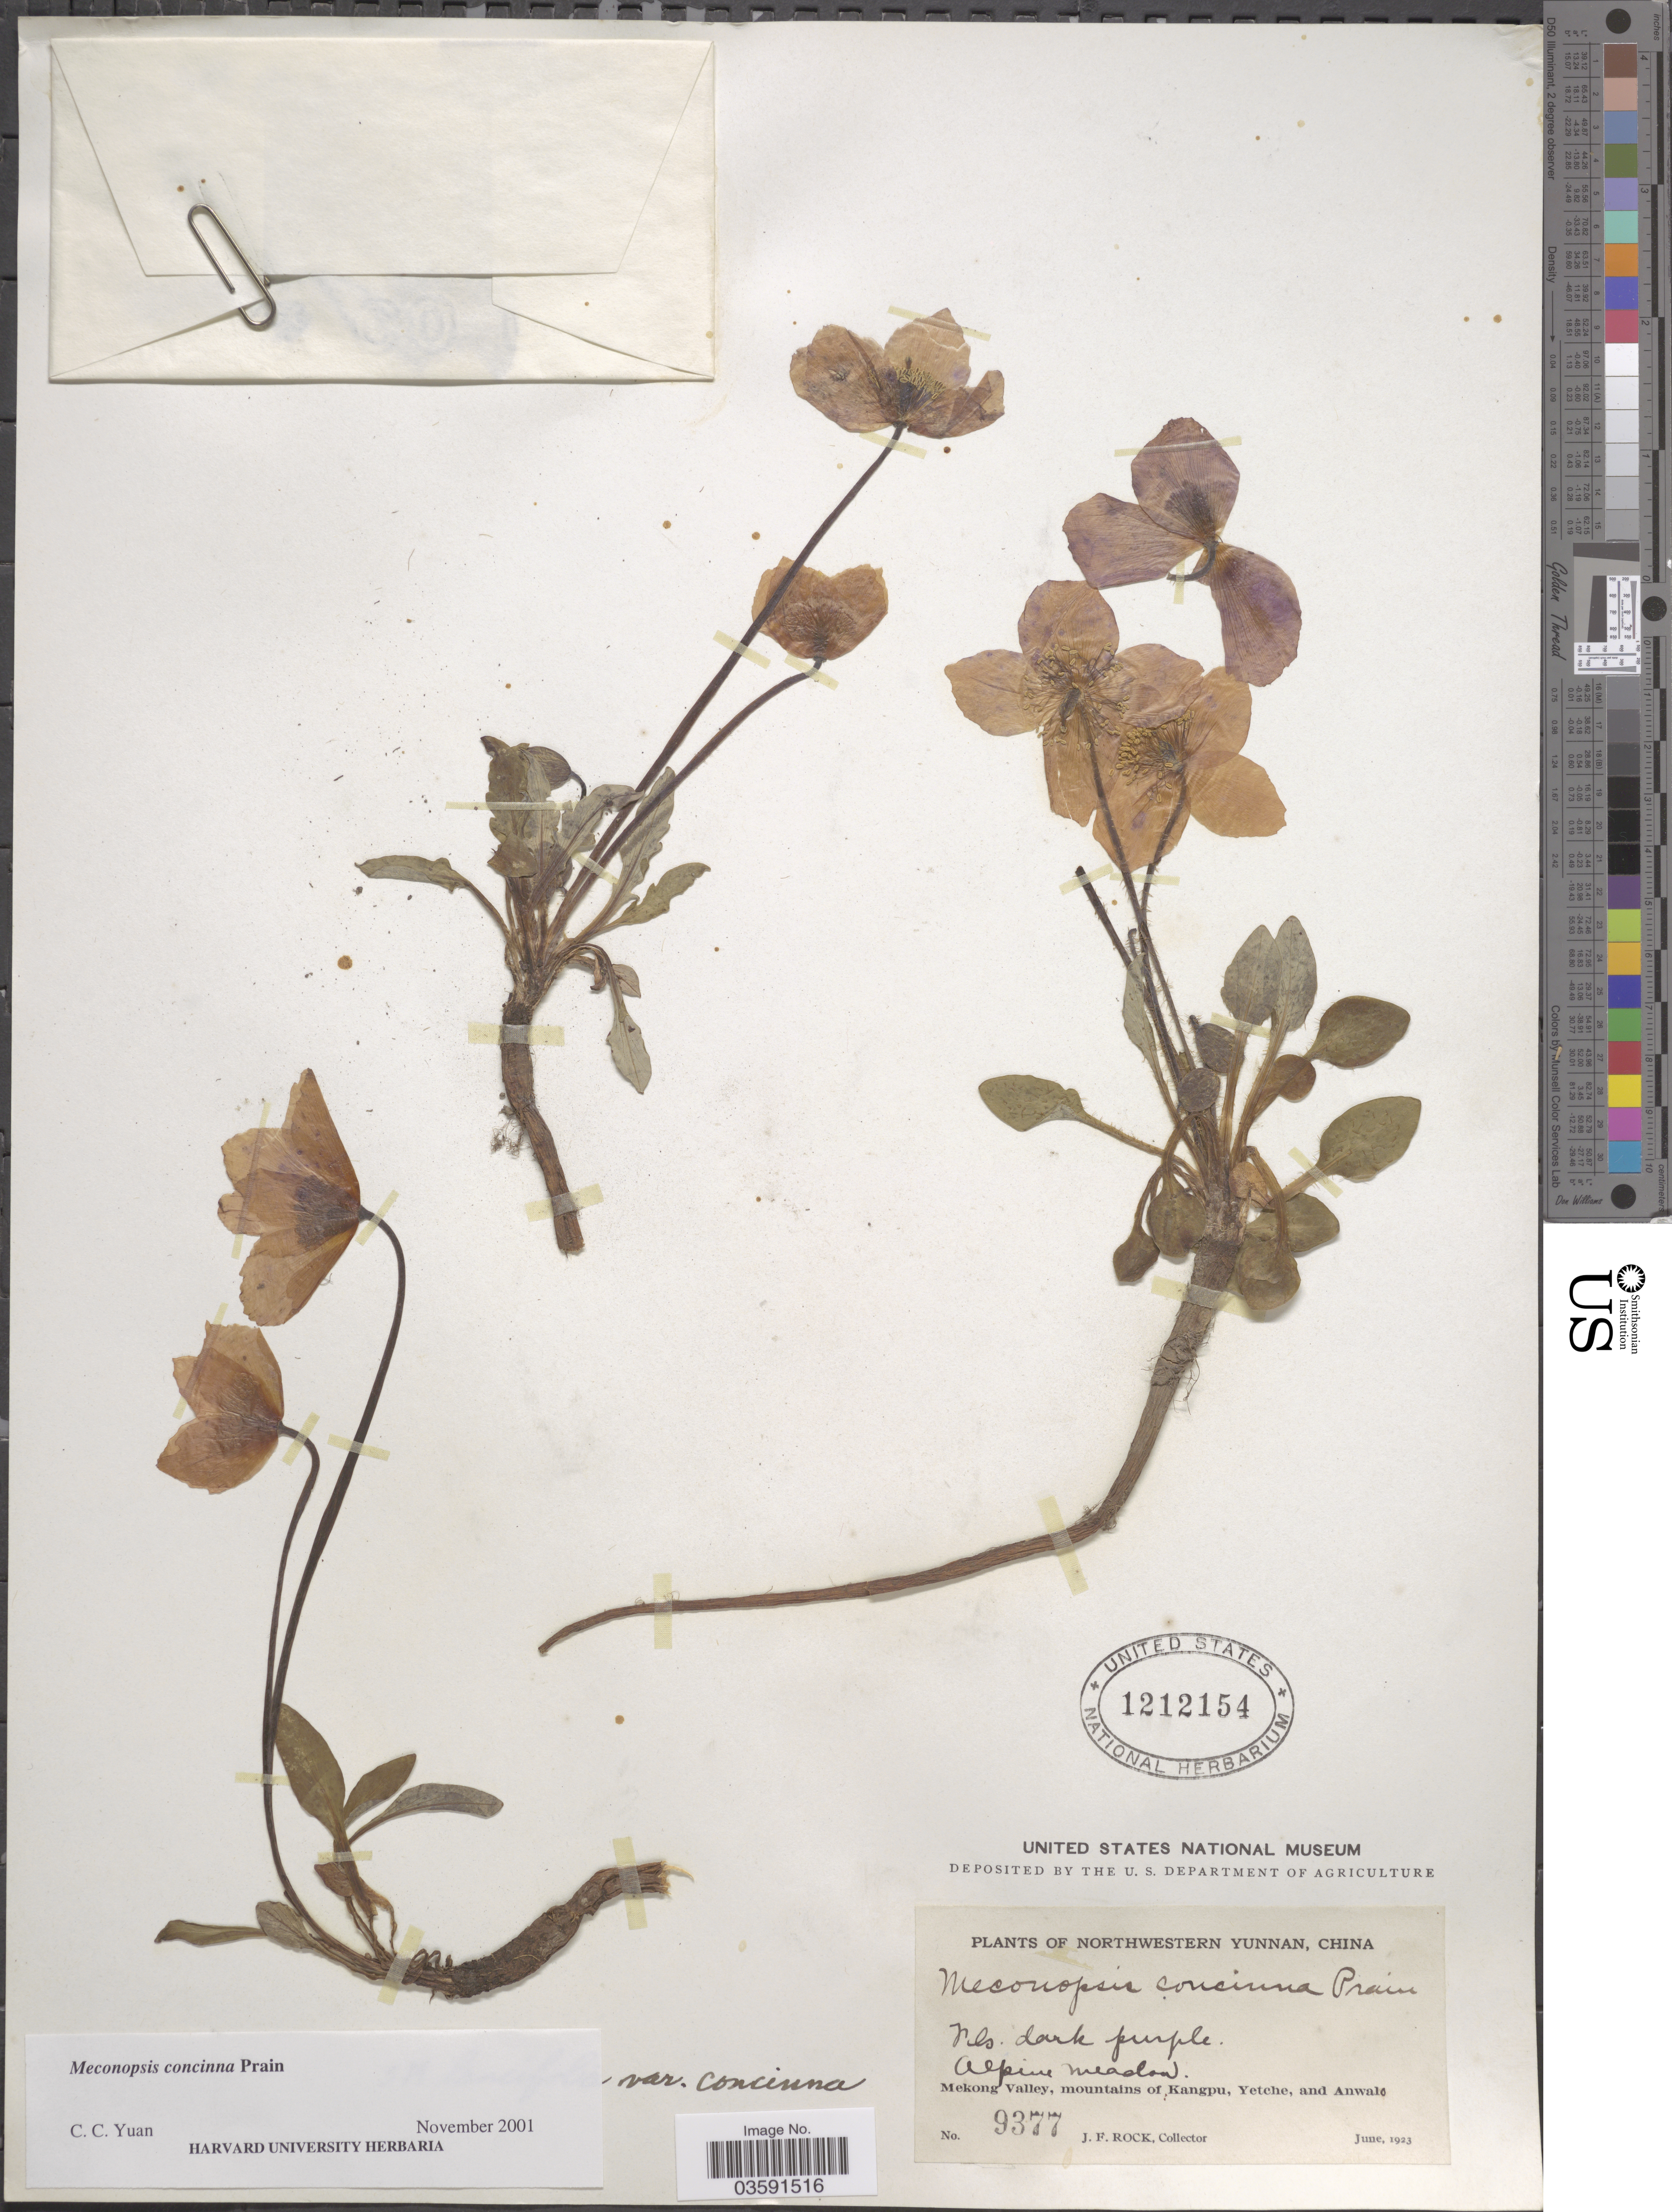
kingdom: Plantae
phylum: Tracheophyta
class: Magnoliopsida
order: Ranunculales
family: Papaveraceae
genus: Meconopsis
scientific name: Meconopsis concinna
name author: Prain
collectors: J. Rock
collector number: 9377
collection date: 1923-06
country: China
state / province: Yunnan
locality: Northwestern Yunnan. Mekong Valley, mountains of Kangpu, Yetche, and Anwalo.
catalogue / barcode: US 1212154